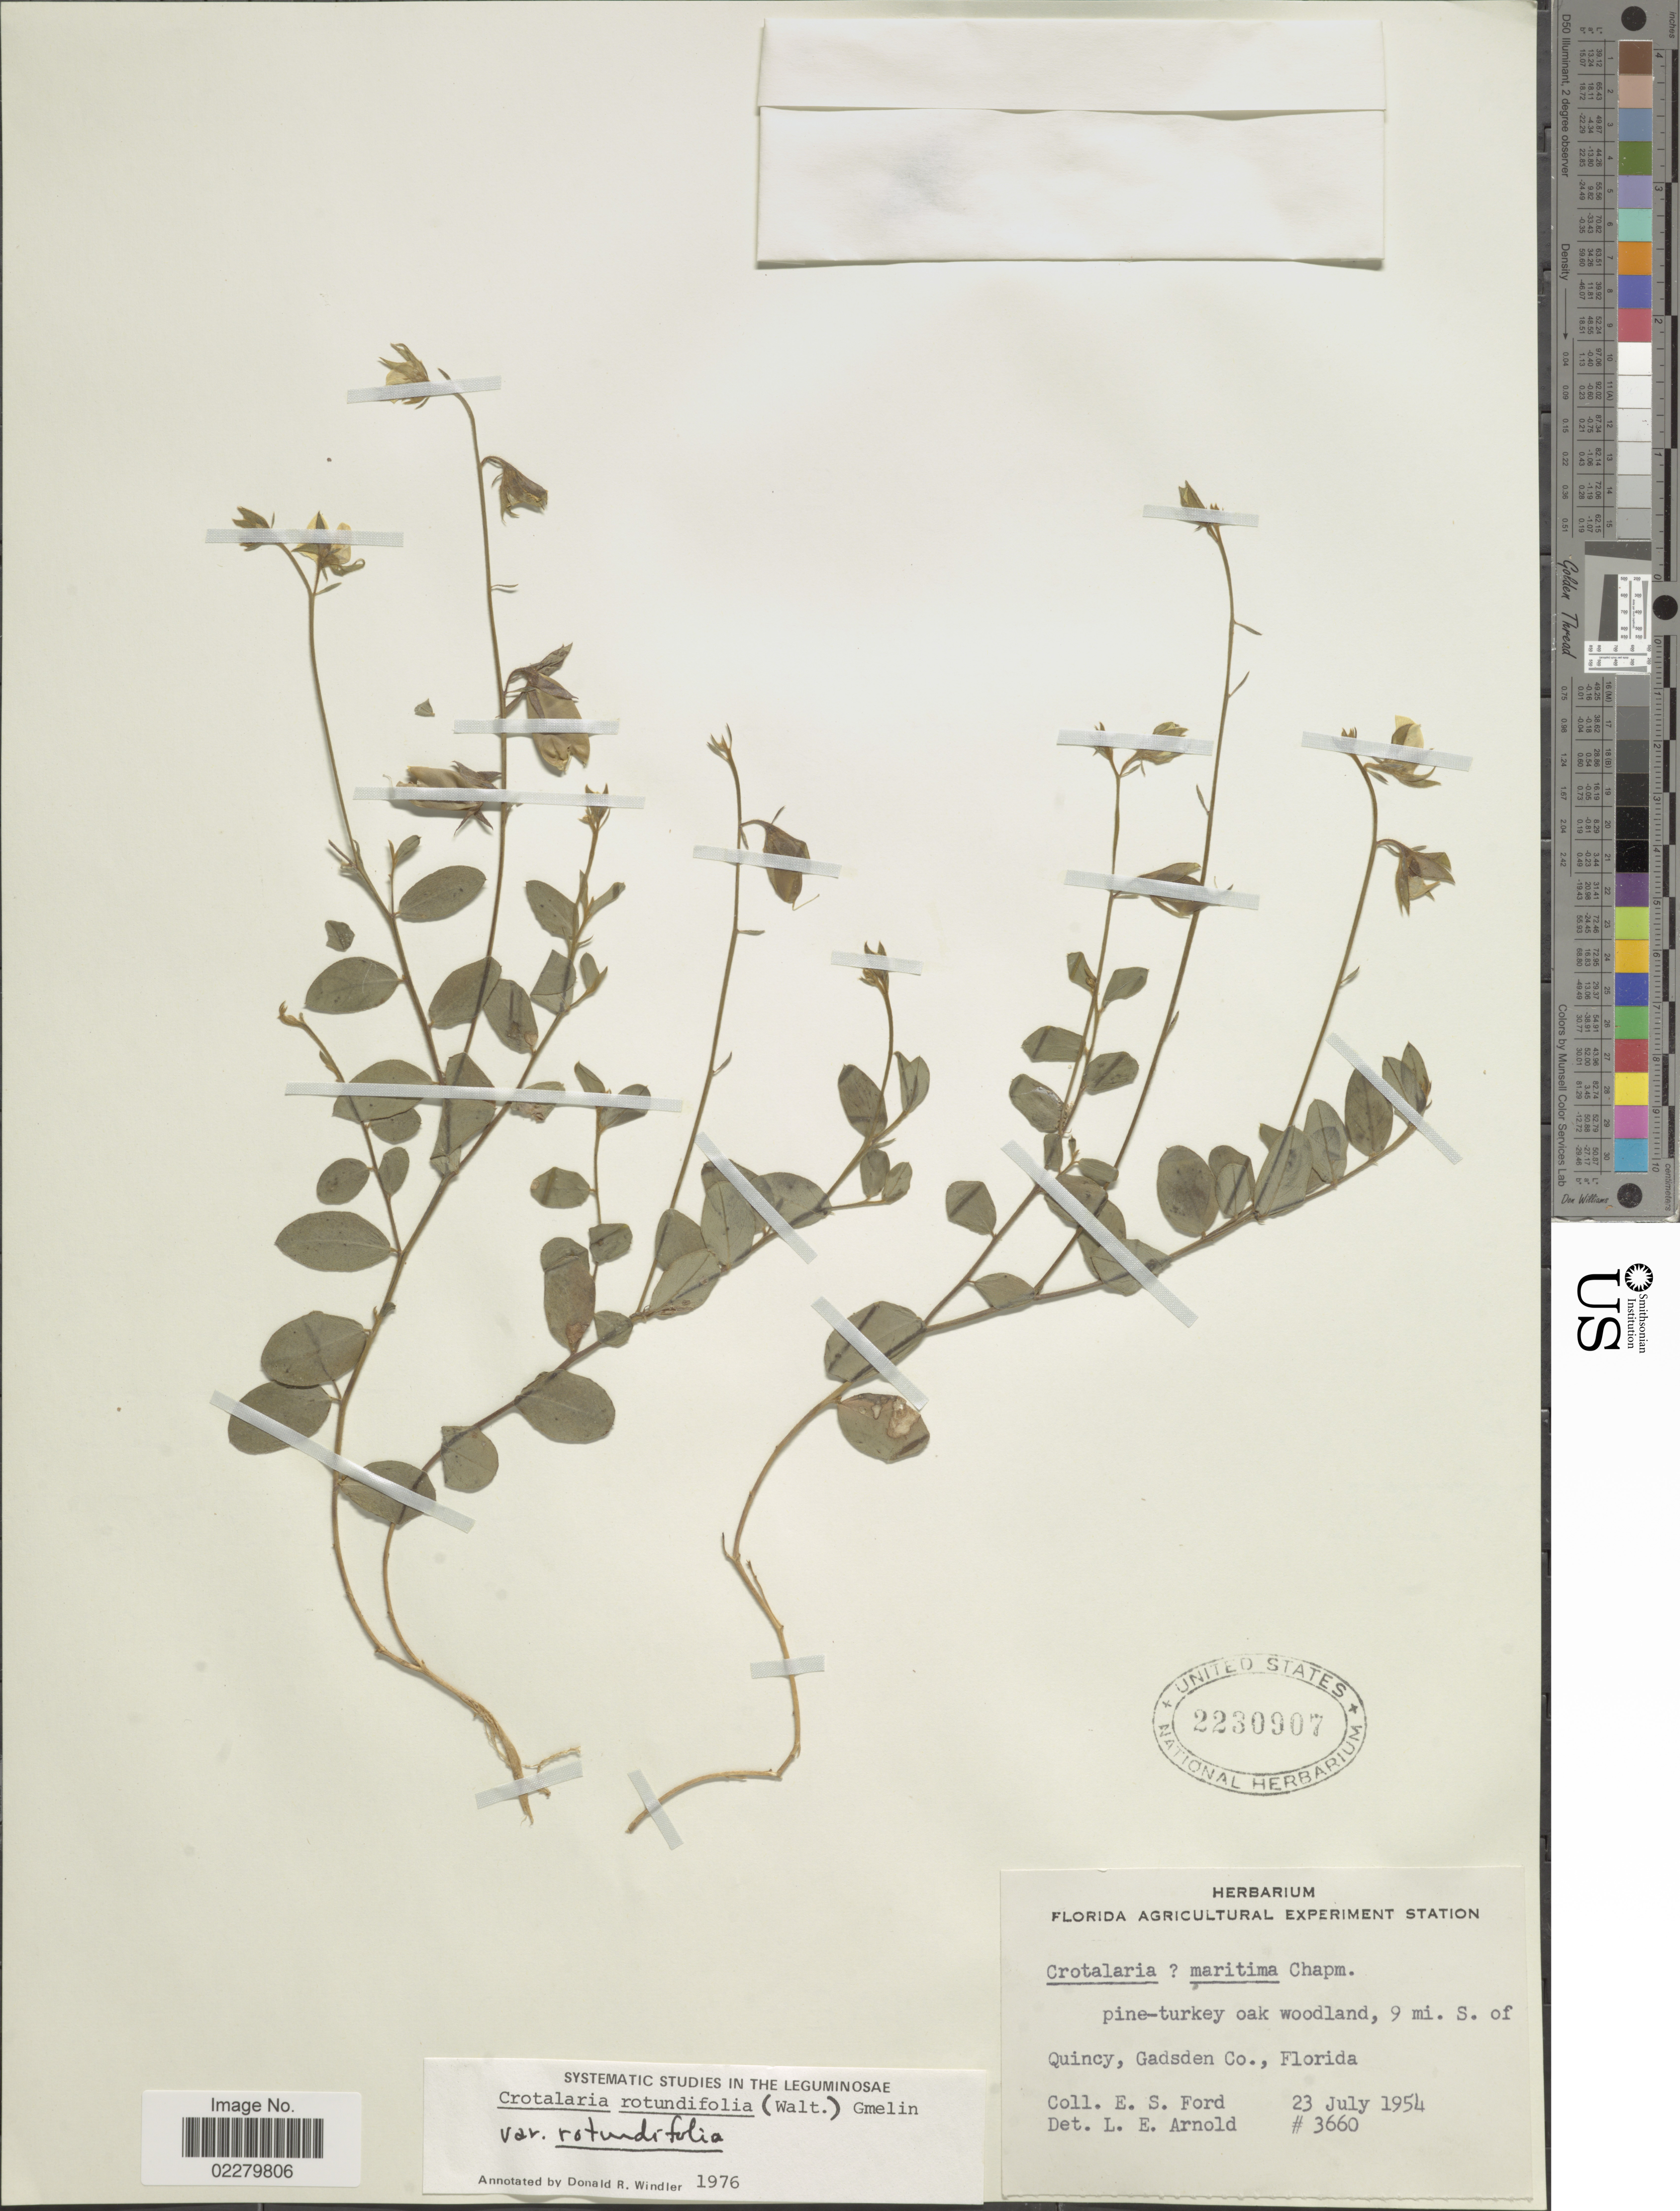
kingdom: Plantae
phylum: Tracheophyta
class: Magnoliopsida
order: Fabales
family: Fabaceae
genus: Crotalaria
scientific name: Crotalaria rotundifolia var. rotundifolia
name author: (Walter) J.F. Gmel.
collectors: E. Ford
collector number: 3660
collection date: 1954-07-23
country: United States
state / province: Florida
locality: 9 mi. S. of. Quincy, Gadsden Co., Florida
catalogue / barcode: US 2230907